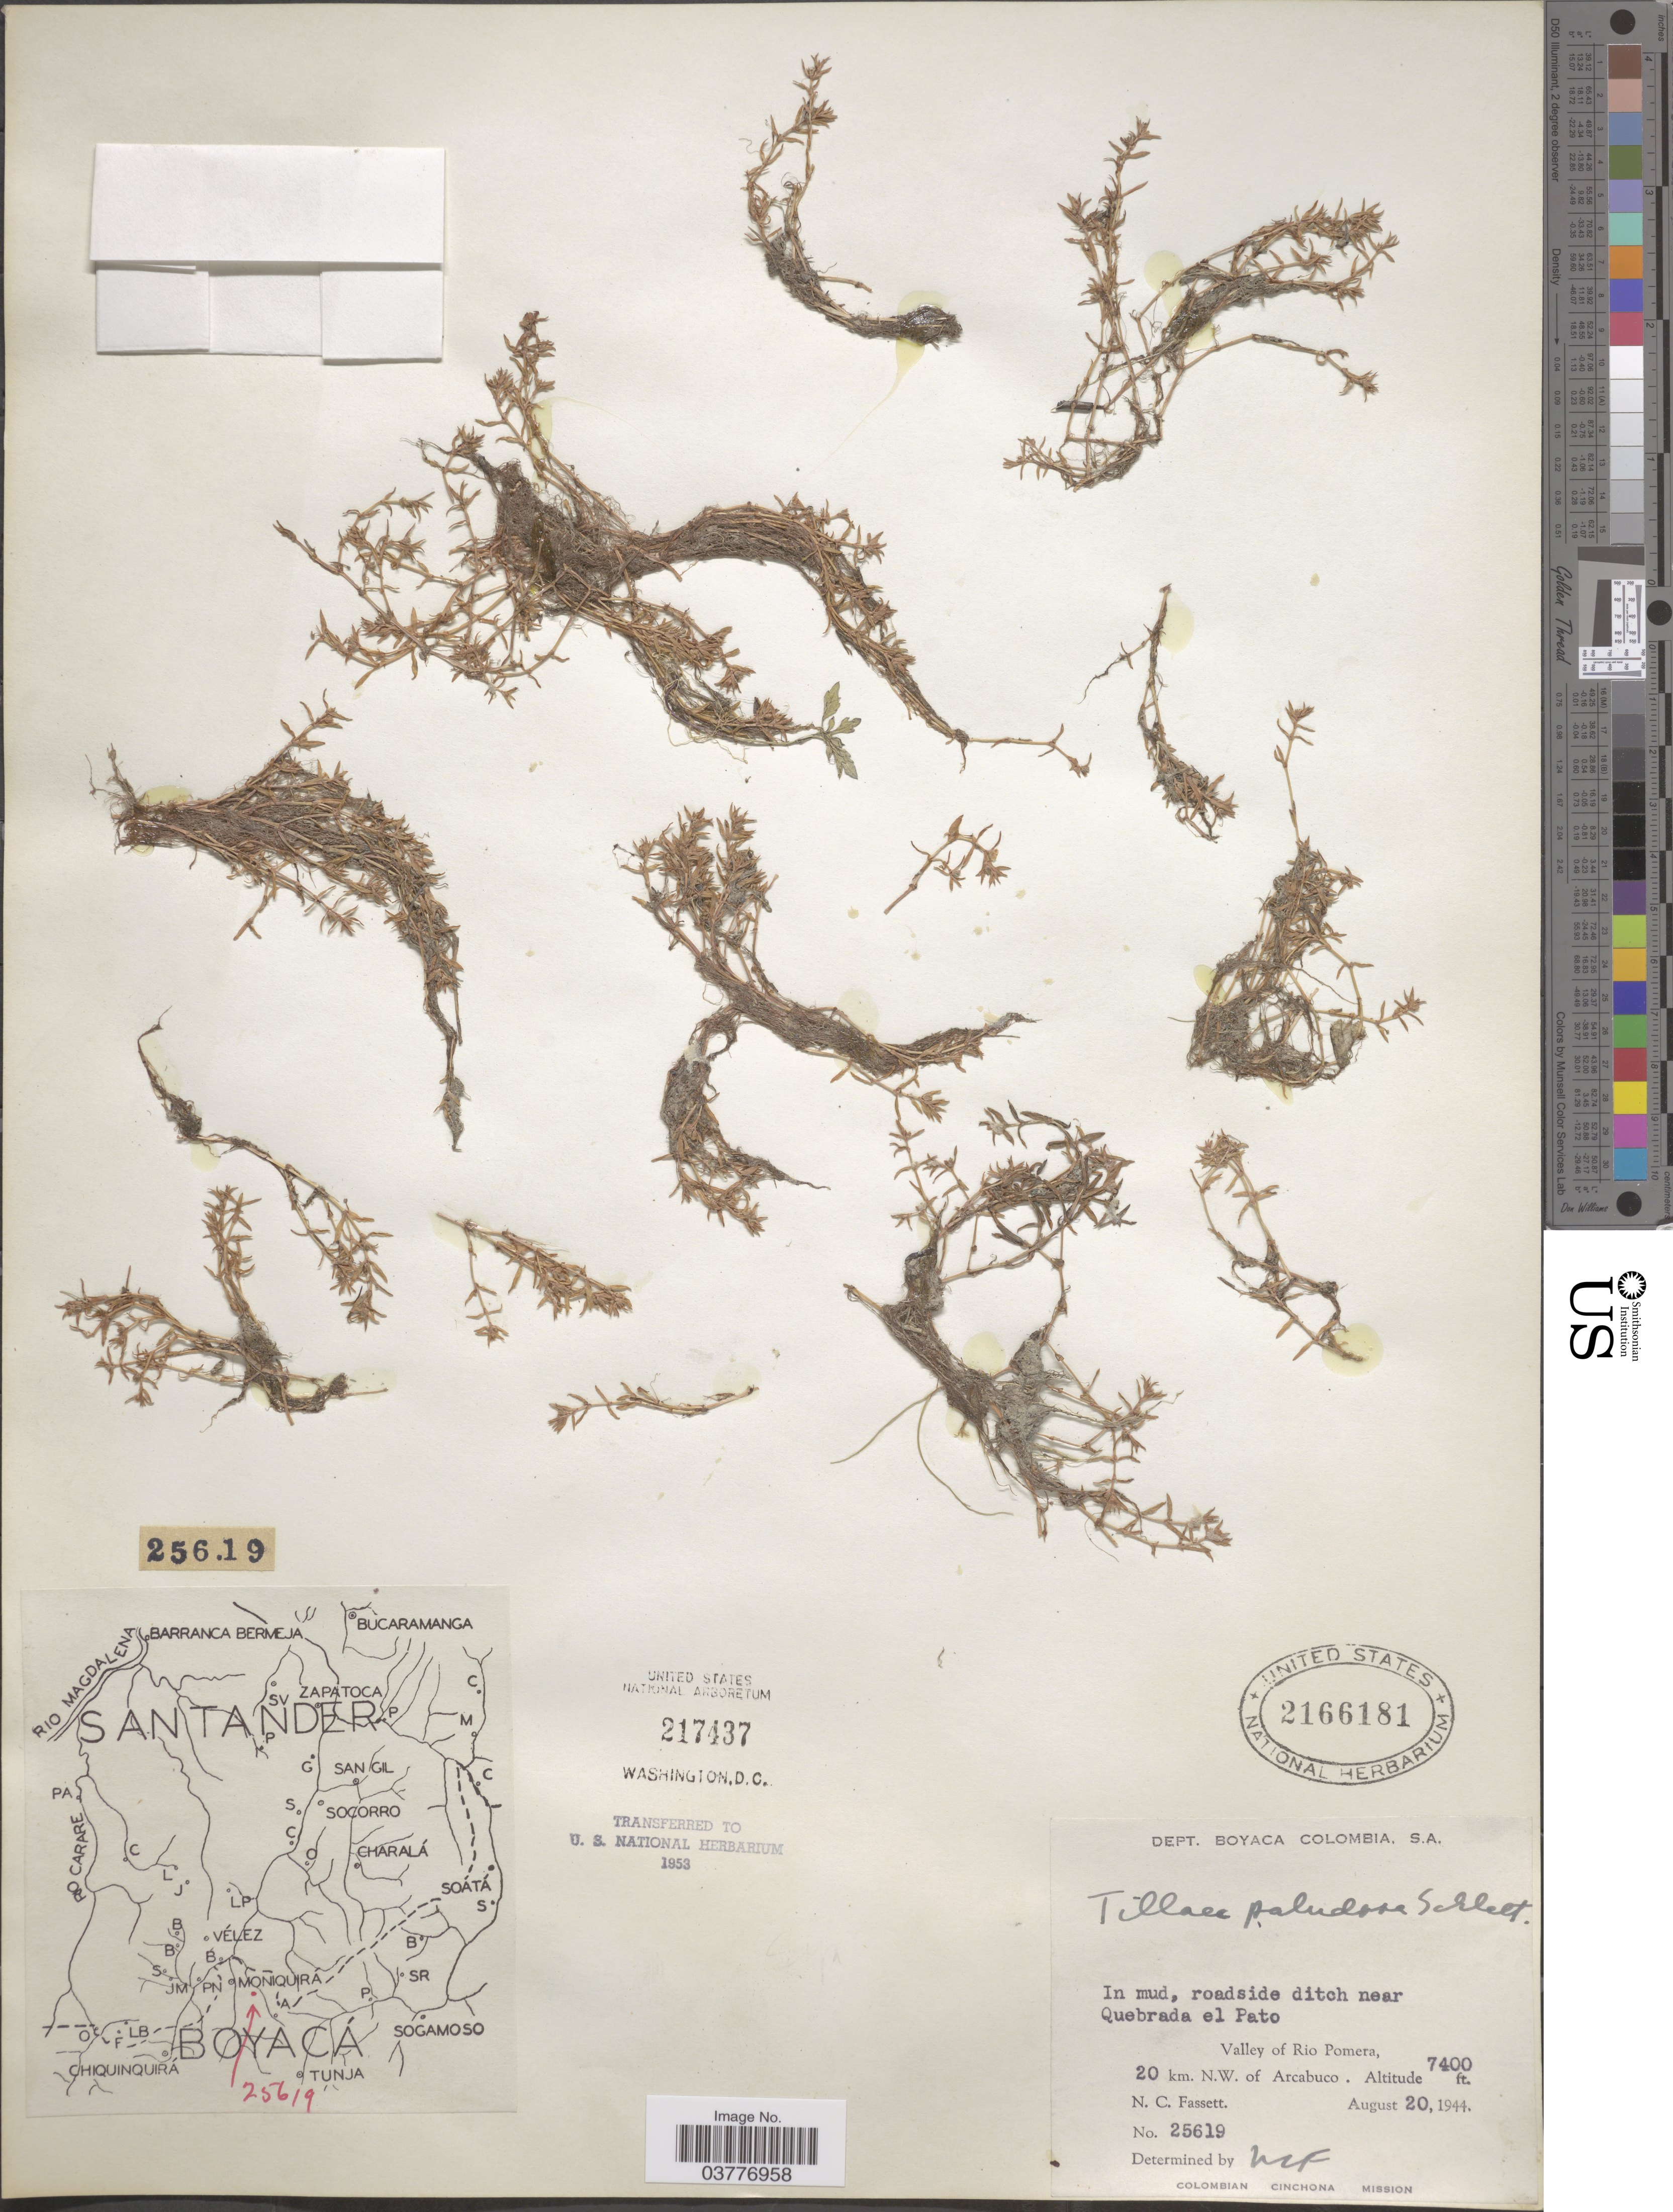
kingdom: Plantae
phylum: Tracheophyta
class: Magnoliopsida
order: Saxifragales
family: Crassulaceae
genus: Crassula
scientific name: Crassula peduncularis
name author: (Sm.) Cambess.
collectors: N. C. Fassett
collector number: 25619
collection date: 1944-08-20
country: Colombia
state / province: Boyacá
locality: Dept. Boyaca. In mud, roadside ditch near Quebrada el Pato. Valley of Rio Pomera, 20 km. N.W. of Arcabuco.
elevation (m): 2256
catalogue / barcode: US 2166181